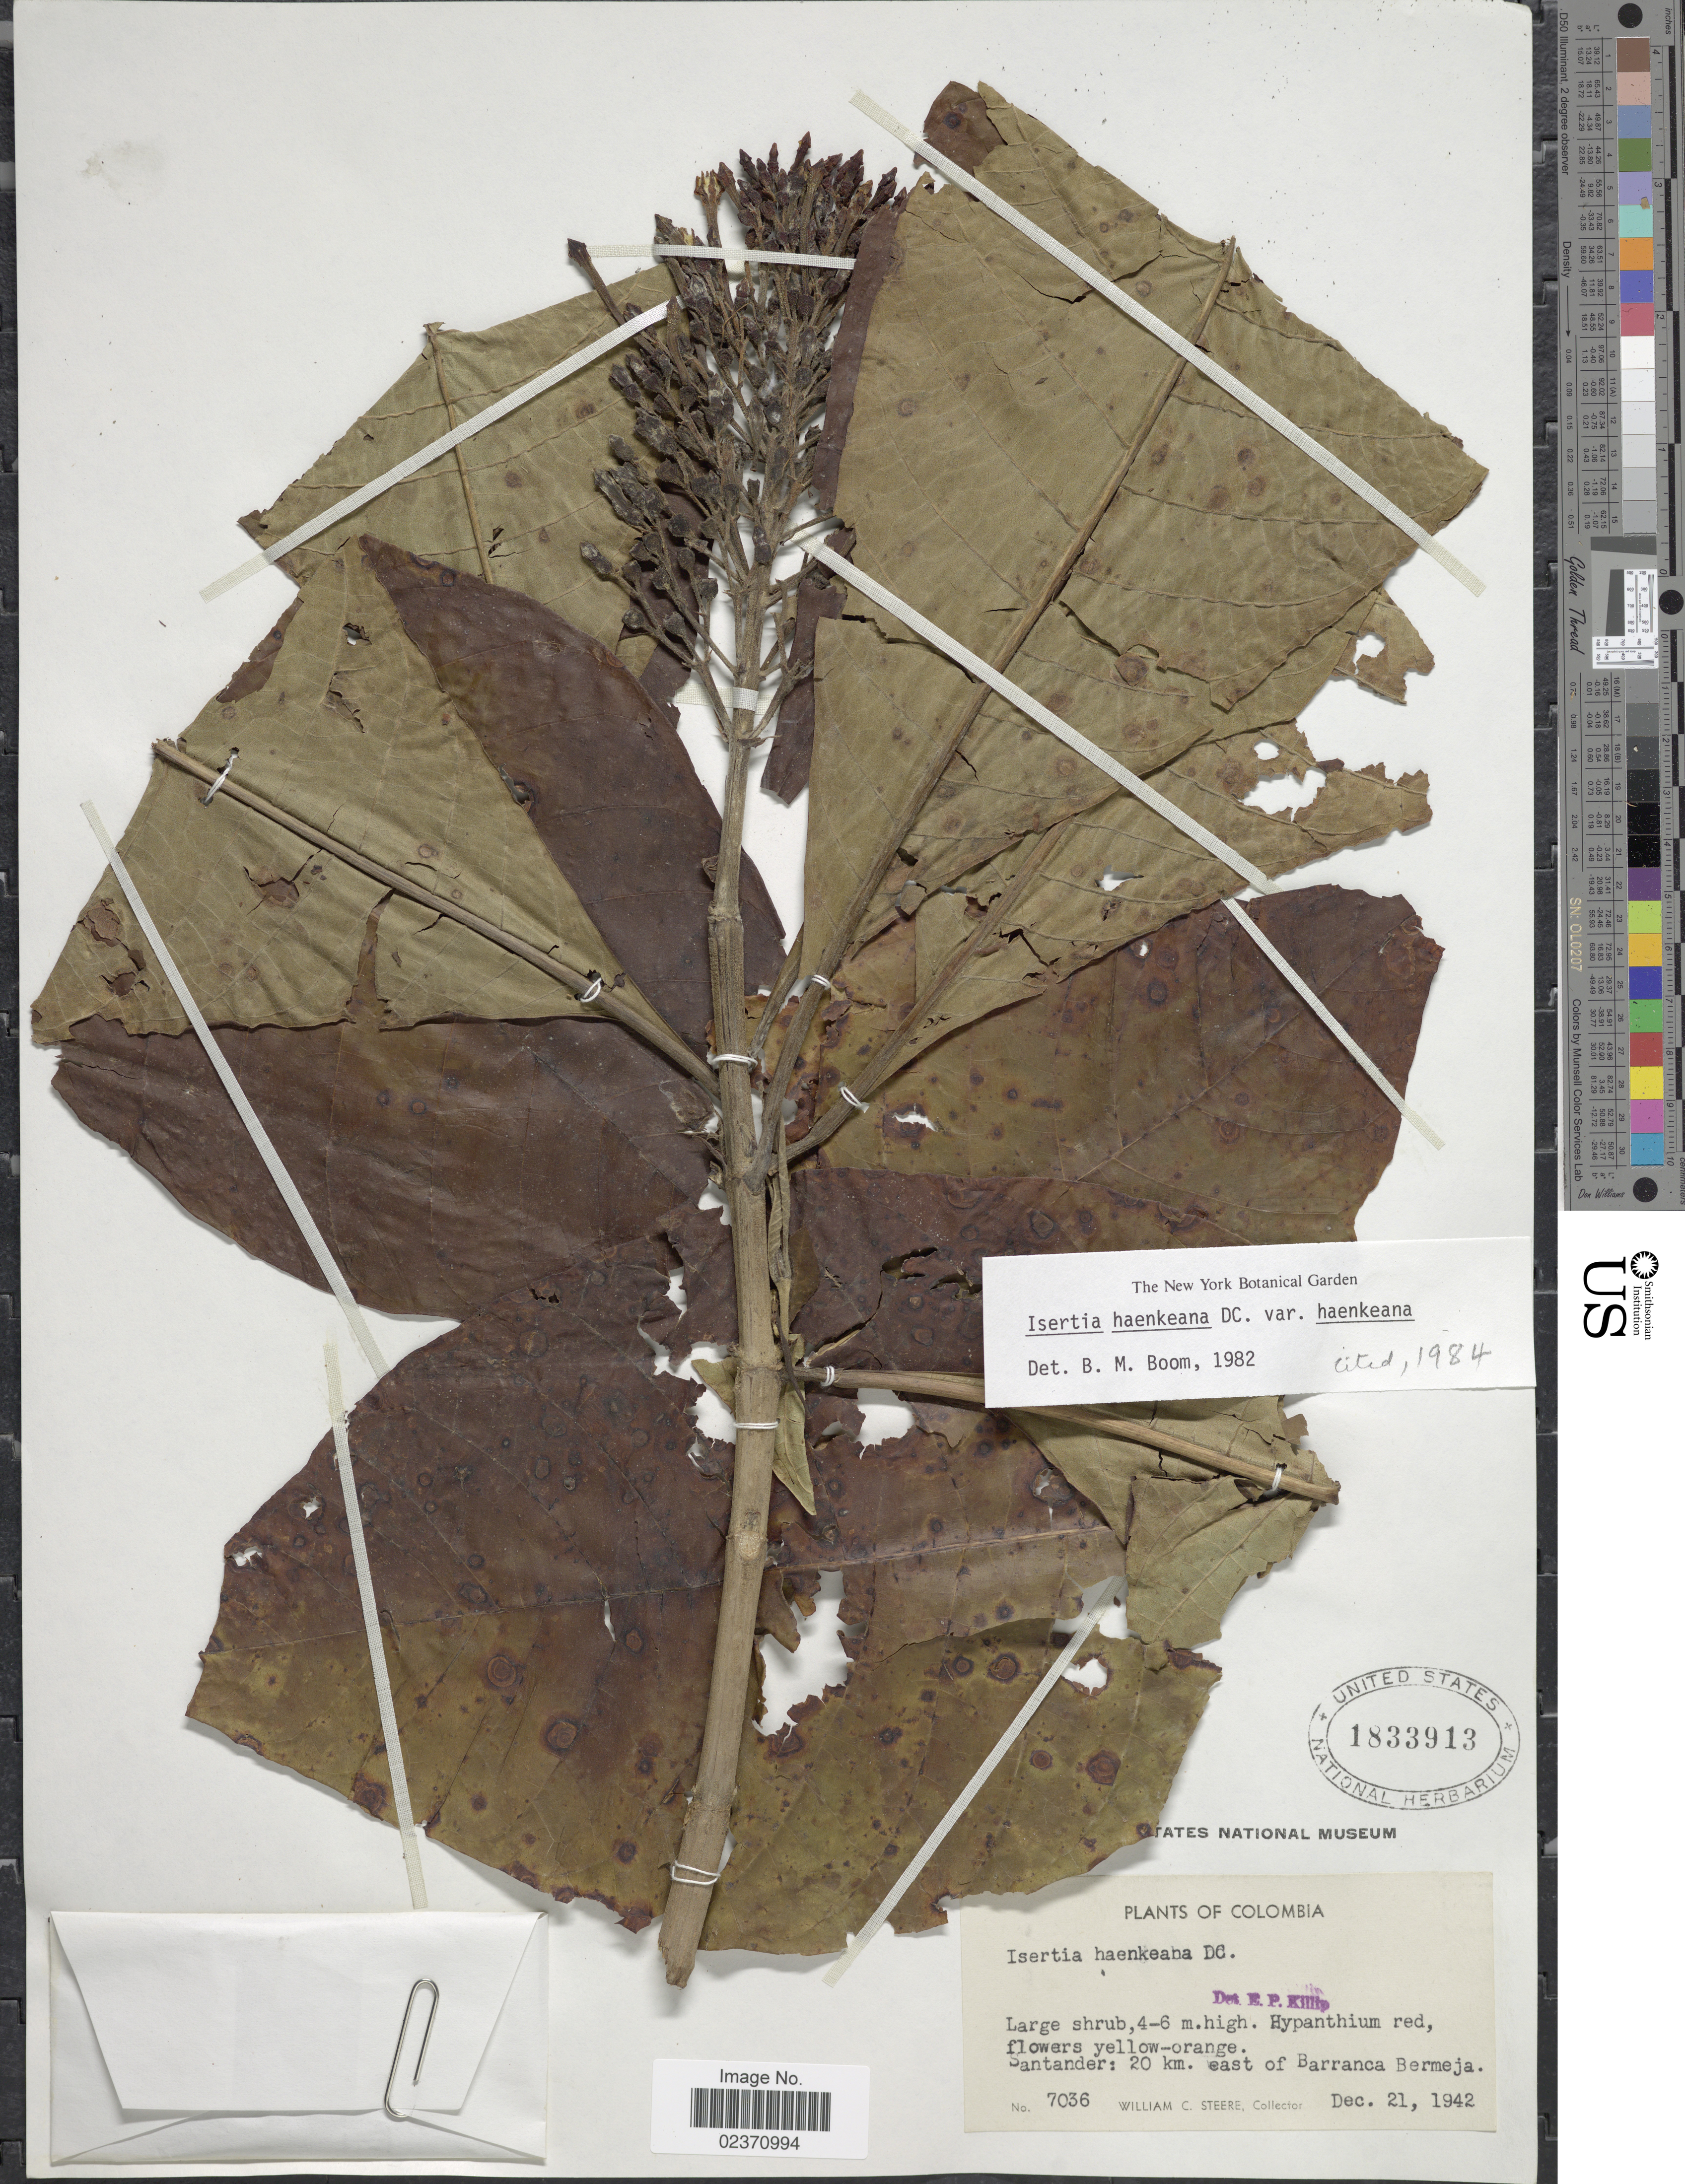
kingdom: Plantae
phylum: Tracheophyta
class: Magnoliopsida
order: Gentianales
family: Rubiaceae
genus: Isertia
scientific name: Isertia haenkeana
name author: DC.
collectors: W. C. Steere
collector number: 7036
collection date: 1942-12-21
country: Colombia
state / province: Santander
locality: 20 km. east of Barranca Bermeja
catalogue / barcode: US 1833913